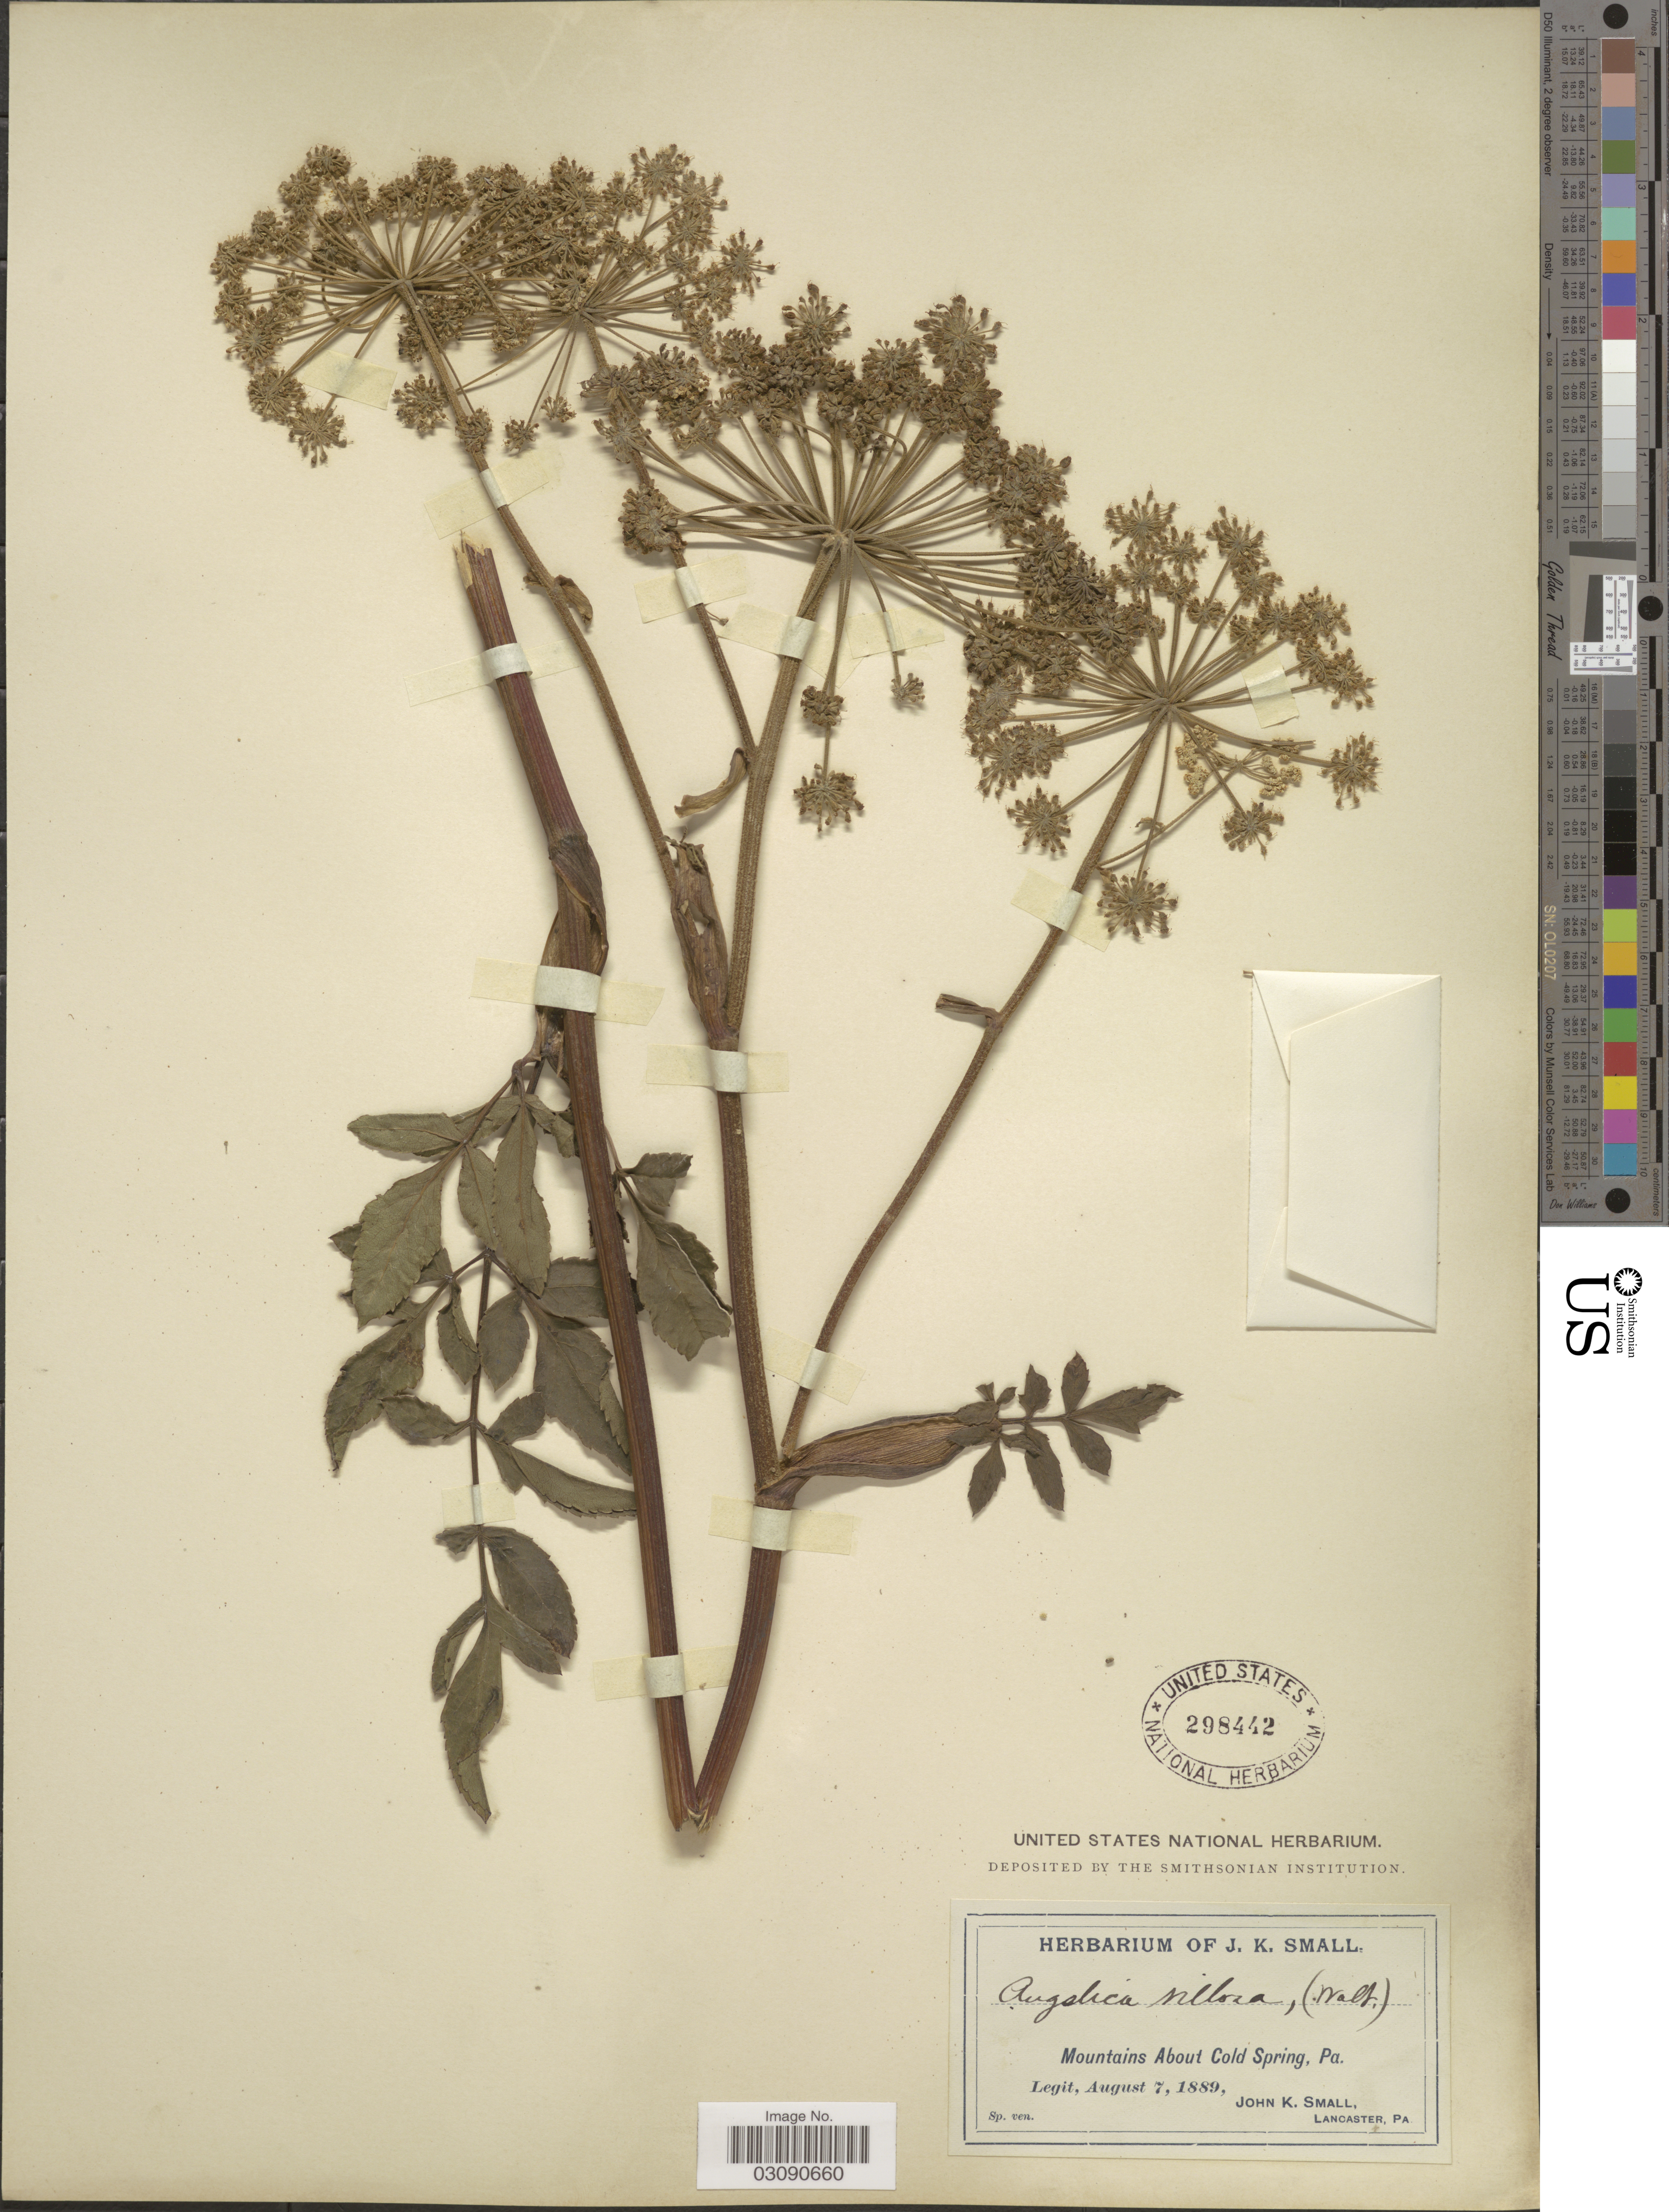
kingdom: Plantae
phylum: Tracheophyta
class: Magnoliopsida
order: Apiales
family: Apiaceae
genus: Angelica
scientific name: Angelica venenosa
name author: (Greenway) Fernald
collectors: J. K. Small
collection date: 1889-08-07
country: United States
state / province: Pennsylvania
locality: Mountains About Cold Spring.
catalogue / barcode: US 298442